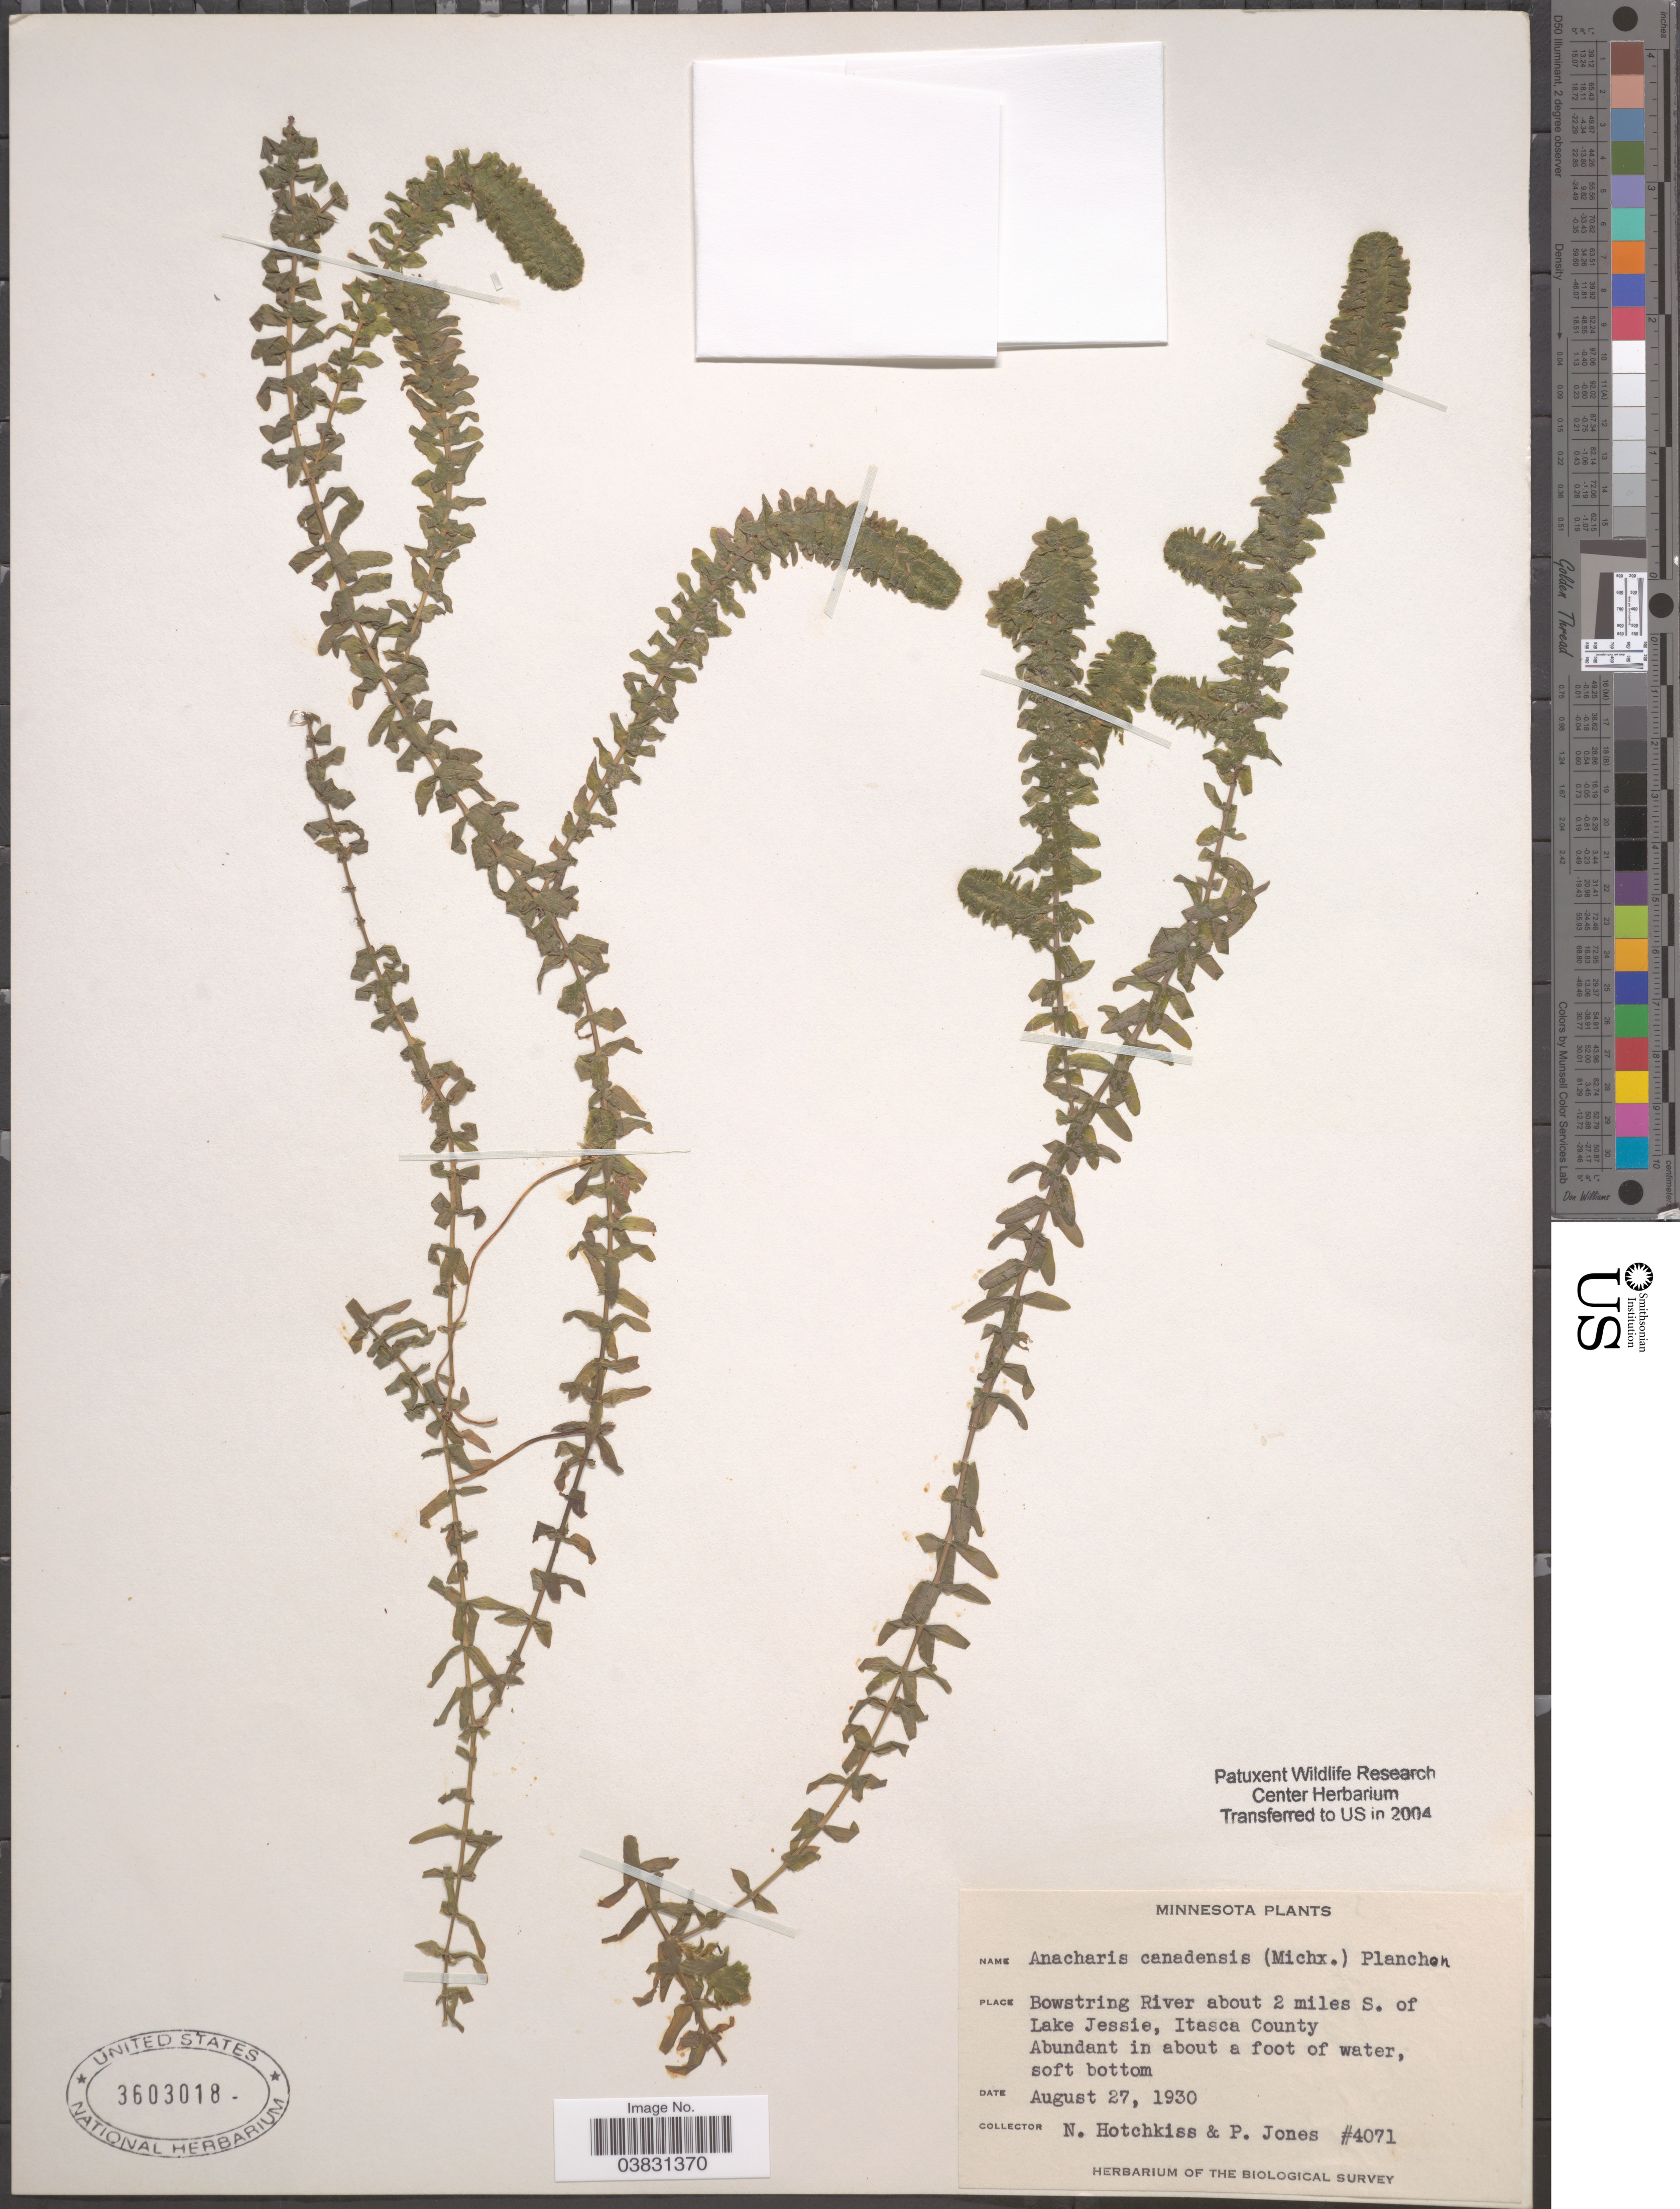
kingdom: Plantae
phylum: Tracheophyta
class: Liliopsida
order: Alismatales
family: Hydrocharitaceae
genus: Elodea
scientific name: Elodea canadensis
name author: Michx.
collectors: N. Hotchkiss & P. Jones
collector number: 4071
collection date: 1930-08-27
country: United States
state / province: Minnesota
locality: Bowstring River about 2 miles S. of Lake Jessie, Itasca County.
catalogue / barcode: US 3603018